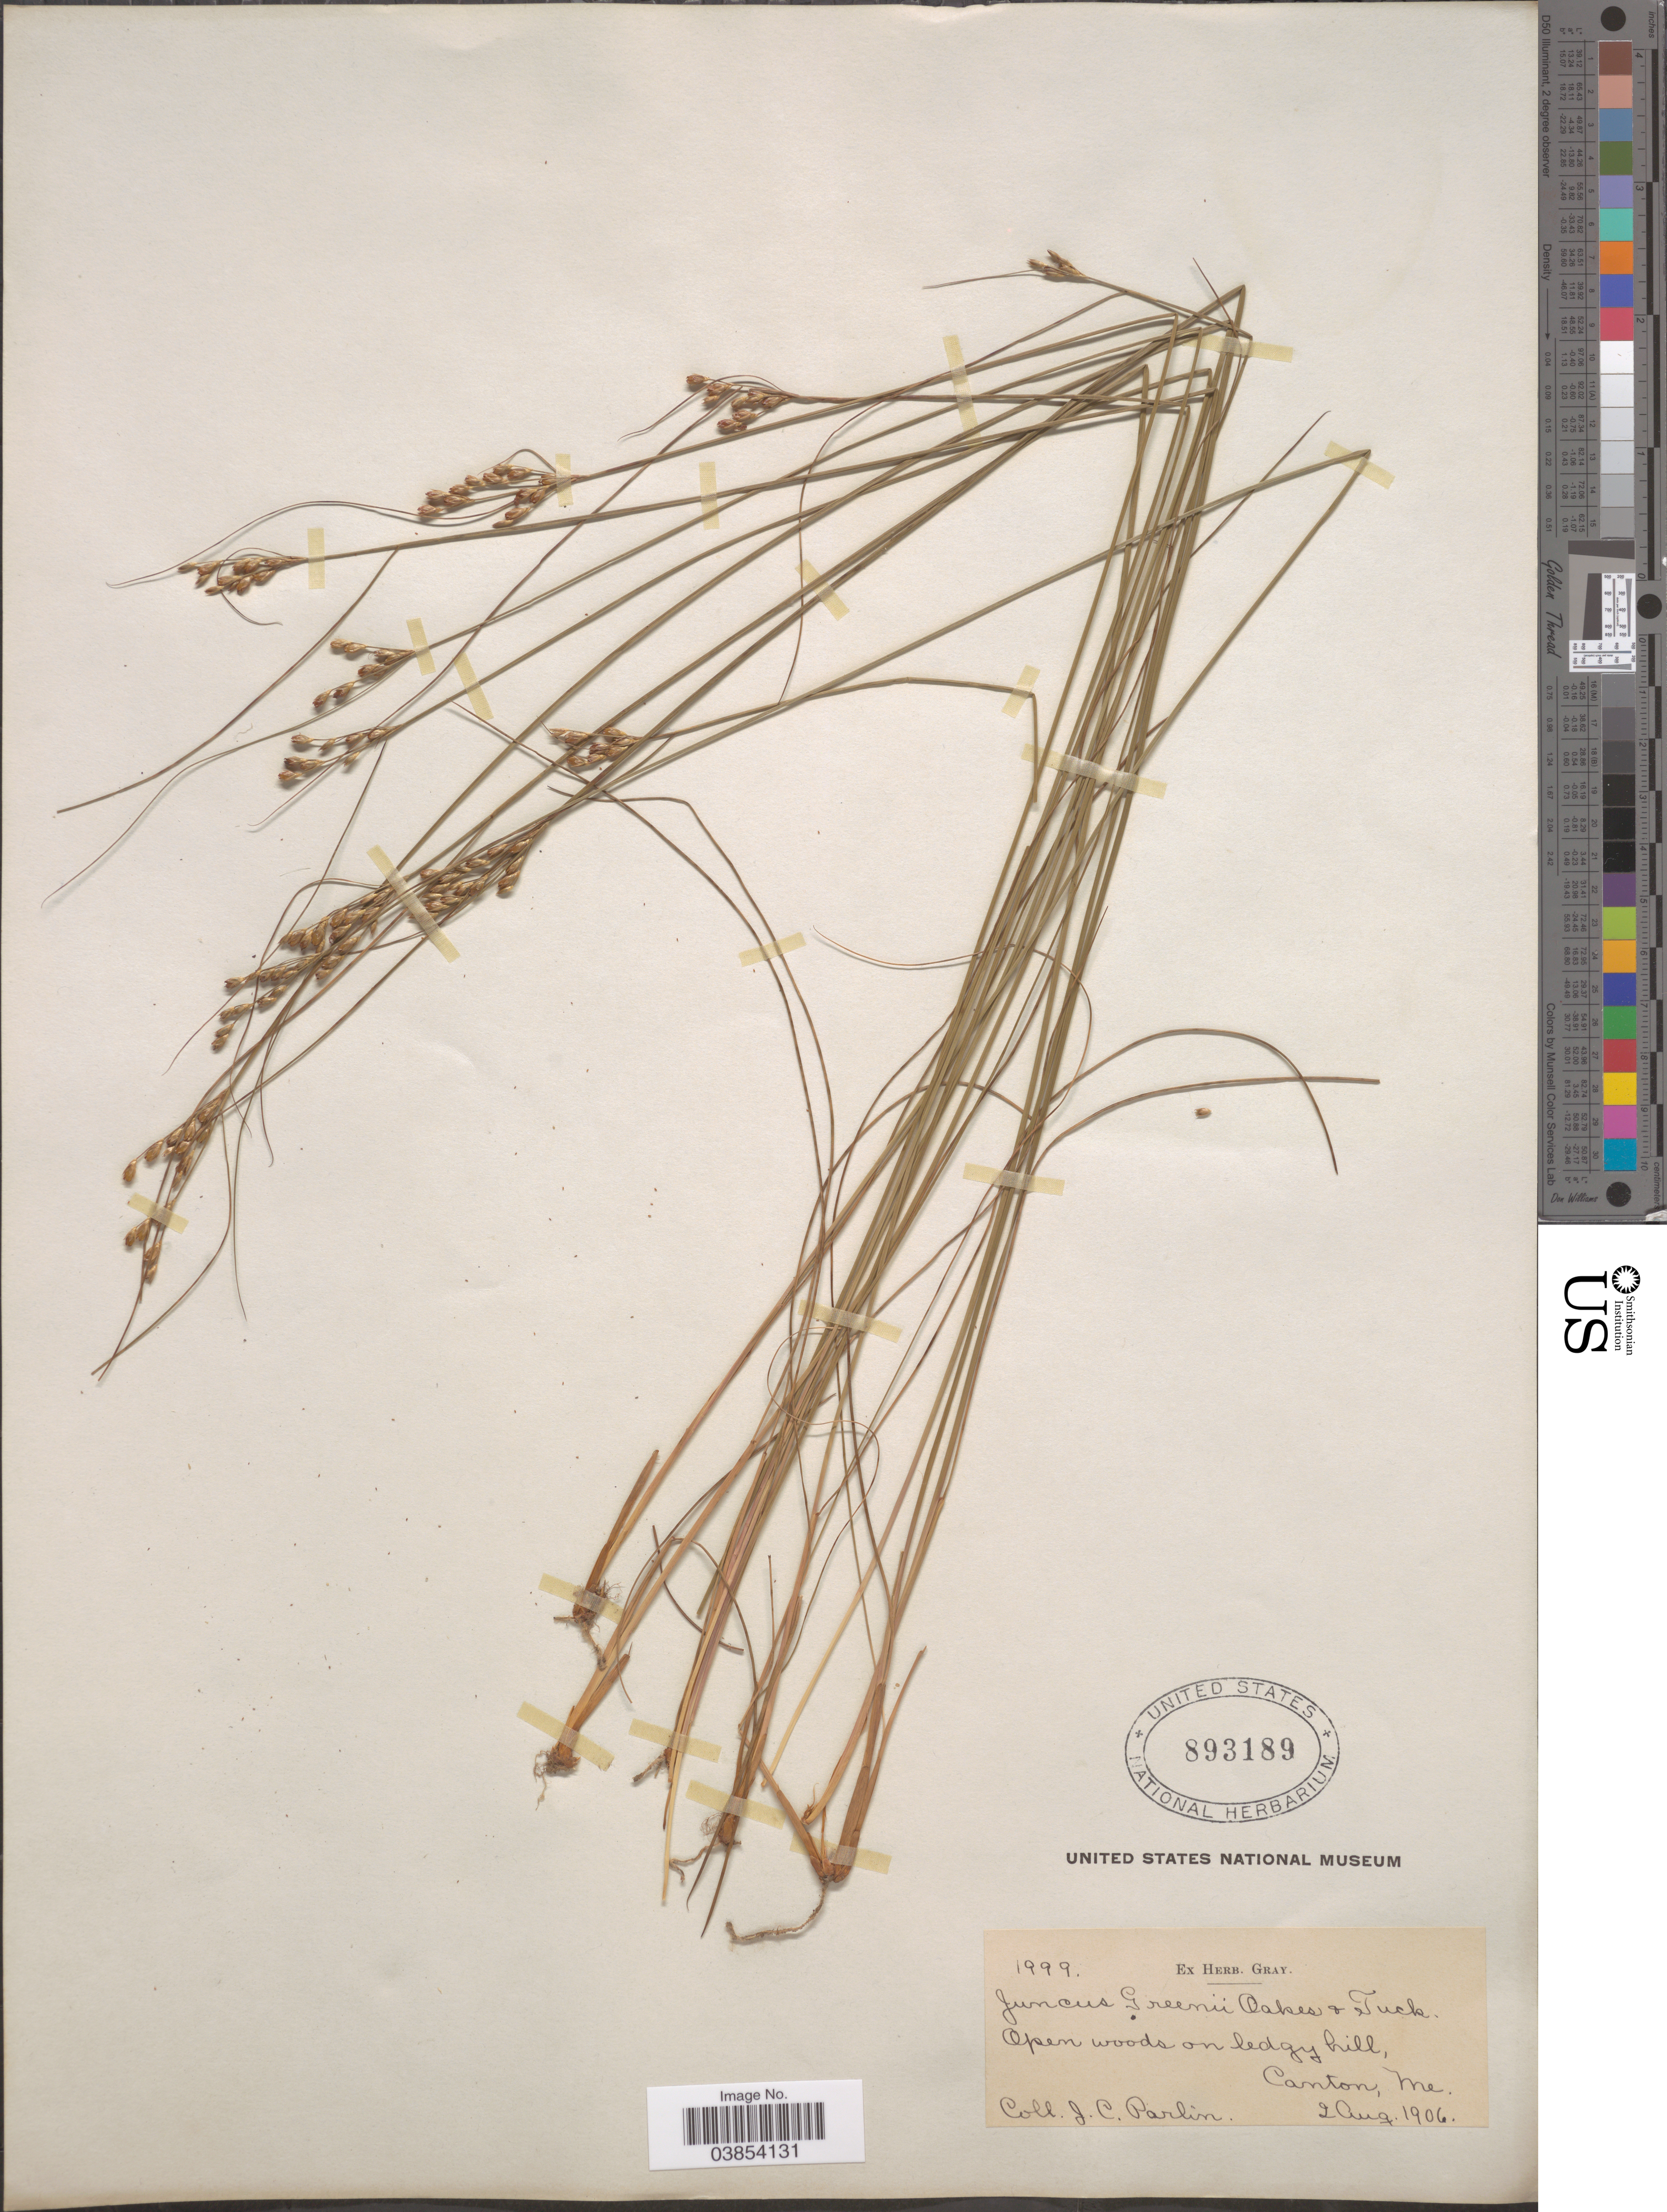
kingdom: Plantae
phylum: Tracheophyta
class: Liliopsida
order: Poales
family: Juncaceae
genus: Juncus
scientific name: Juncus greenei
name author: Oakes & Tuck.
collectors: J. Parlin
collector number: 1999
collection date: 1906-08-02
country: United States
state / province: Maine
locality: On ledgy hill, Canton.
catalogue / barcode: US 893189